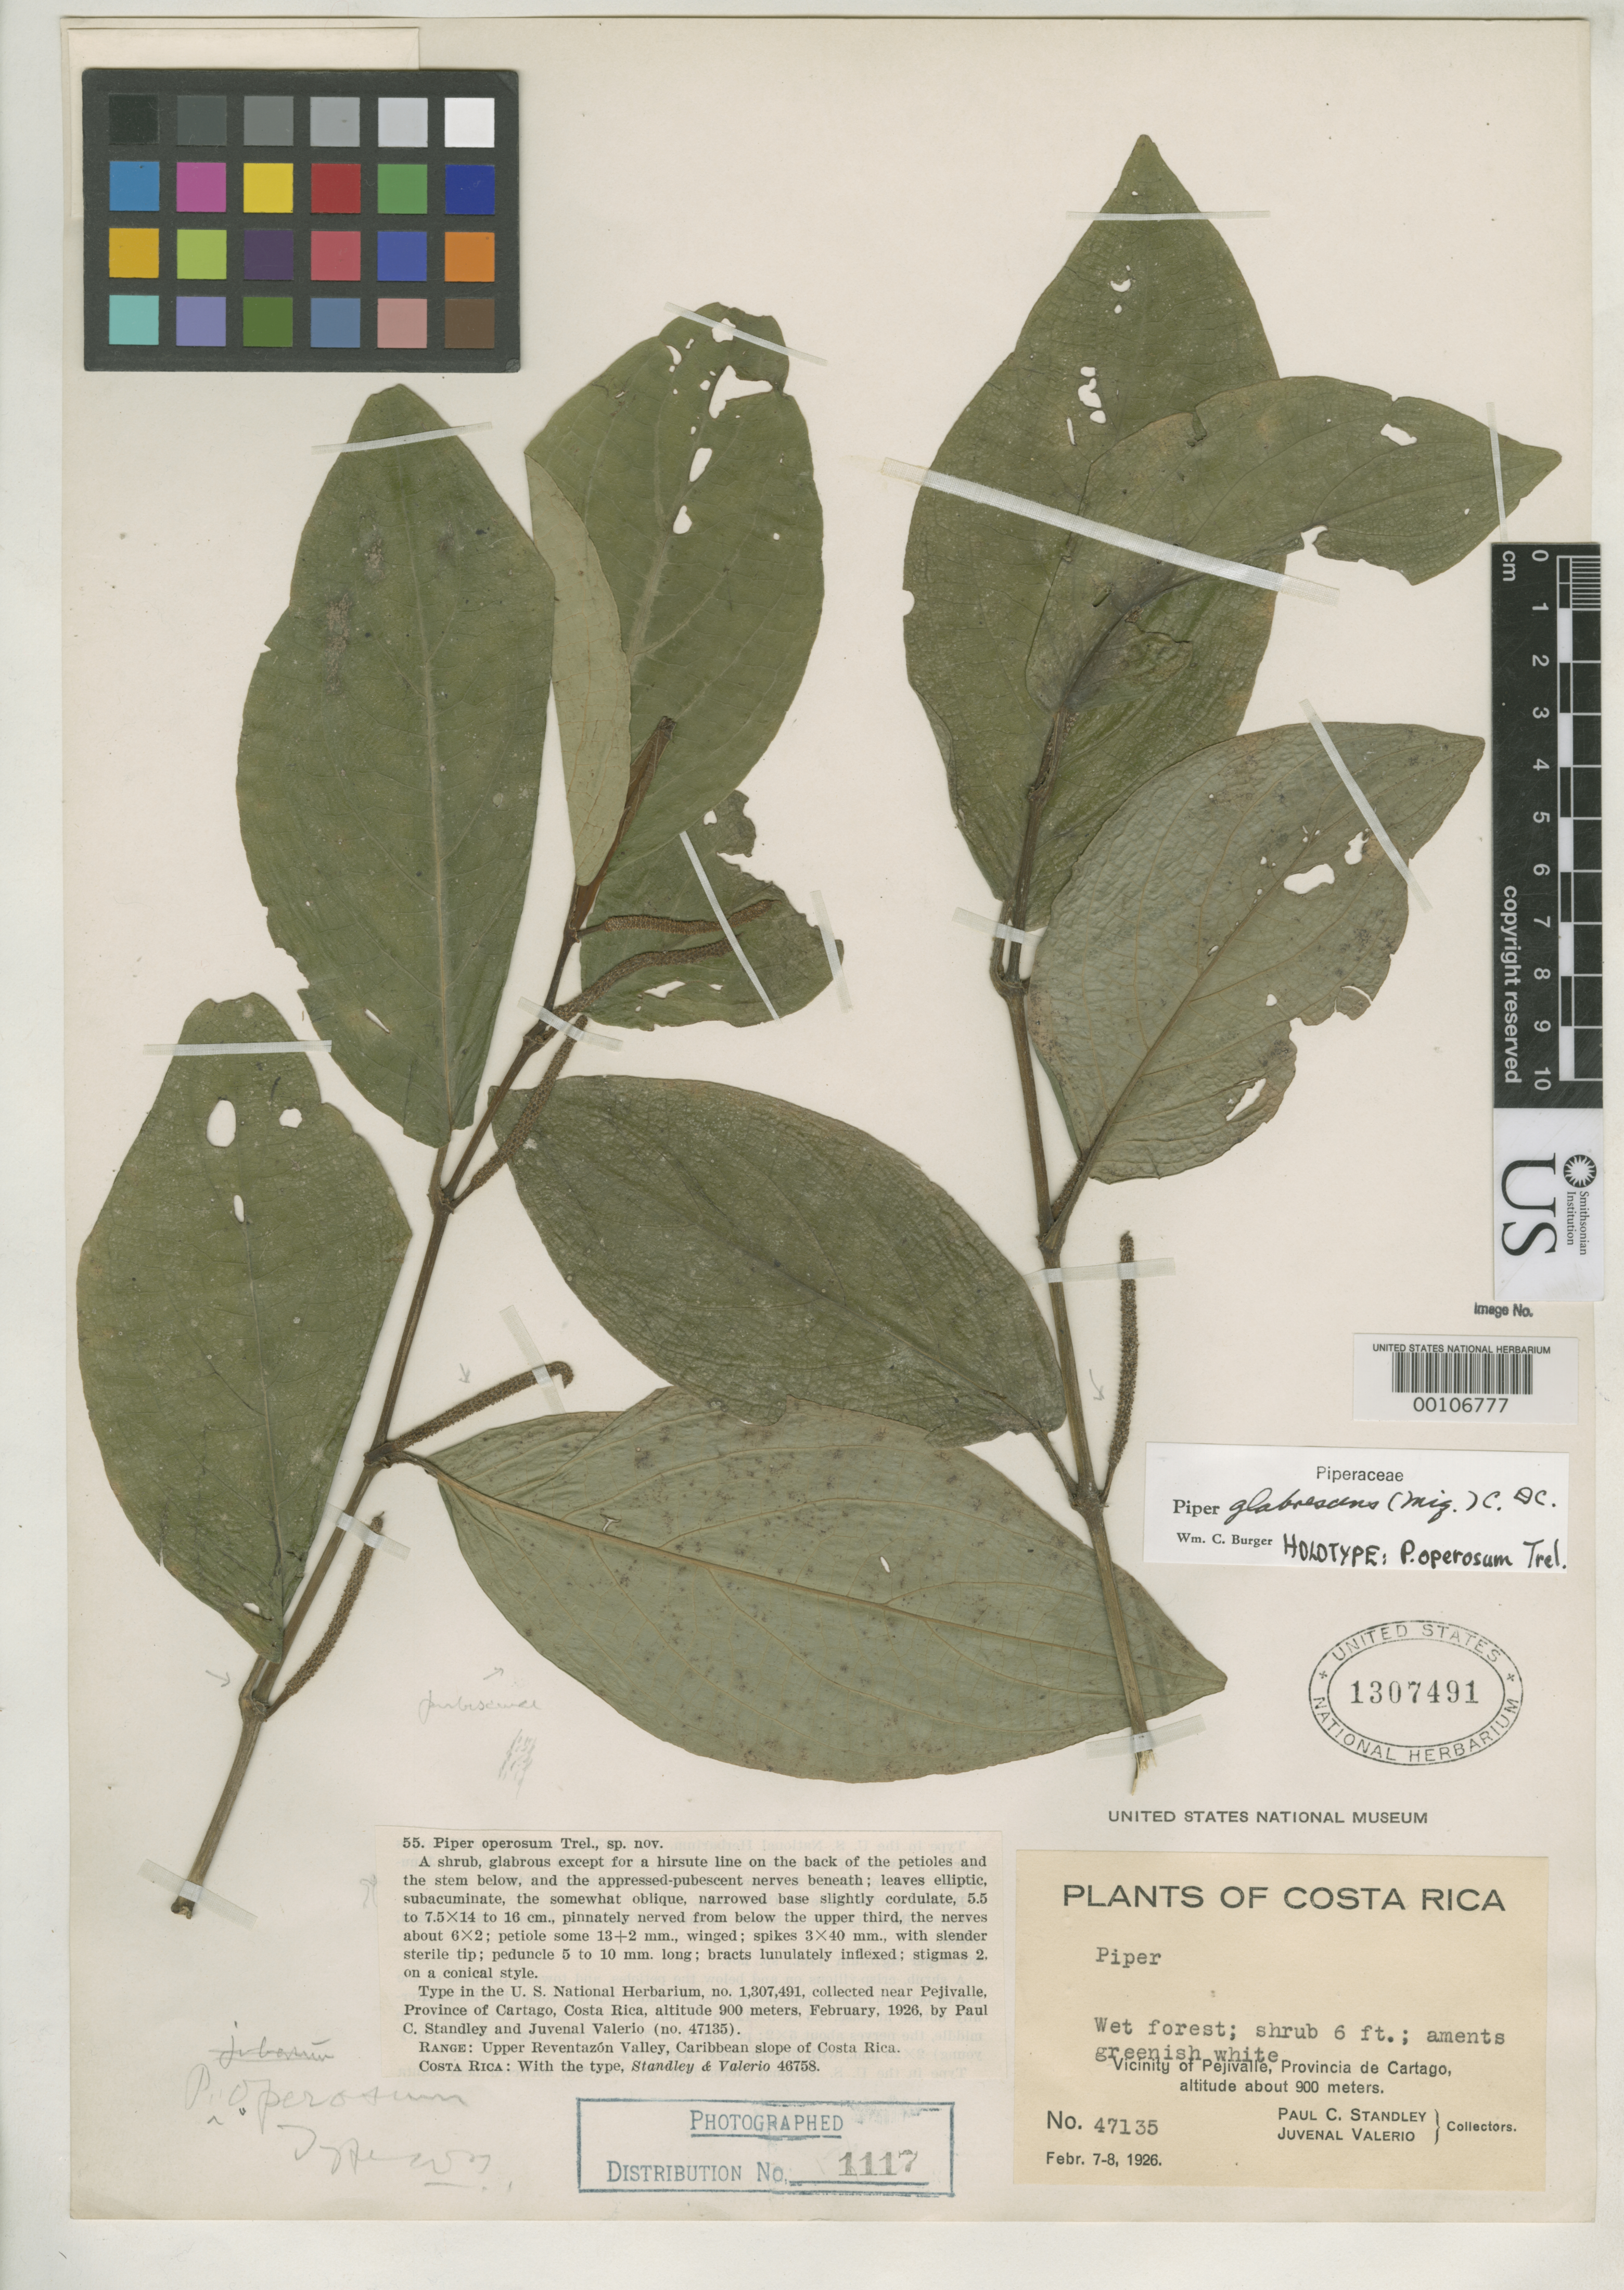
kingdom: Plantae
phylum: Tracheophyta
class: Magnoliopsida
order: Piperales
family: Piperaceae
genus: Piper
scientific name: Piper operosum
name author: Trel.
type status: Holotype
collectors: P. C. Standley & J. Valerio R.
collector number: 47135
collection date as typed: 07 Feb 1926 to 08 Feb 1926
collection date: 1926-02-07/1926-02-08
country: Costa Rica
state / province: Cartago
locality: Pejivalle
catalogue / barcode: US 1307491